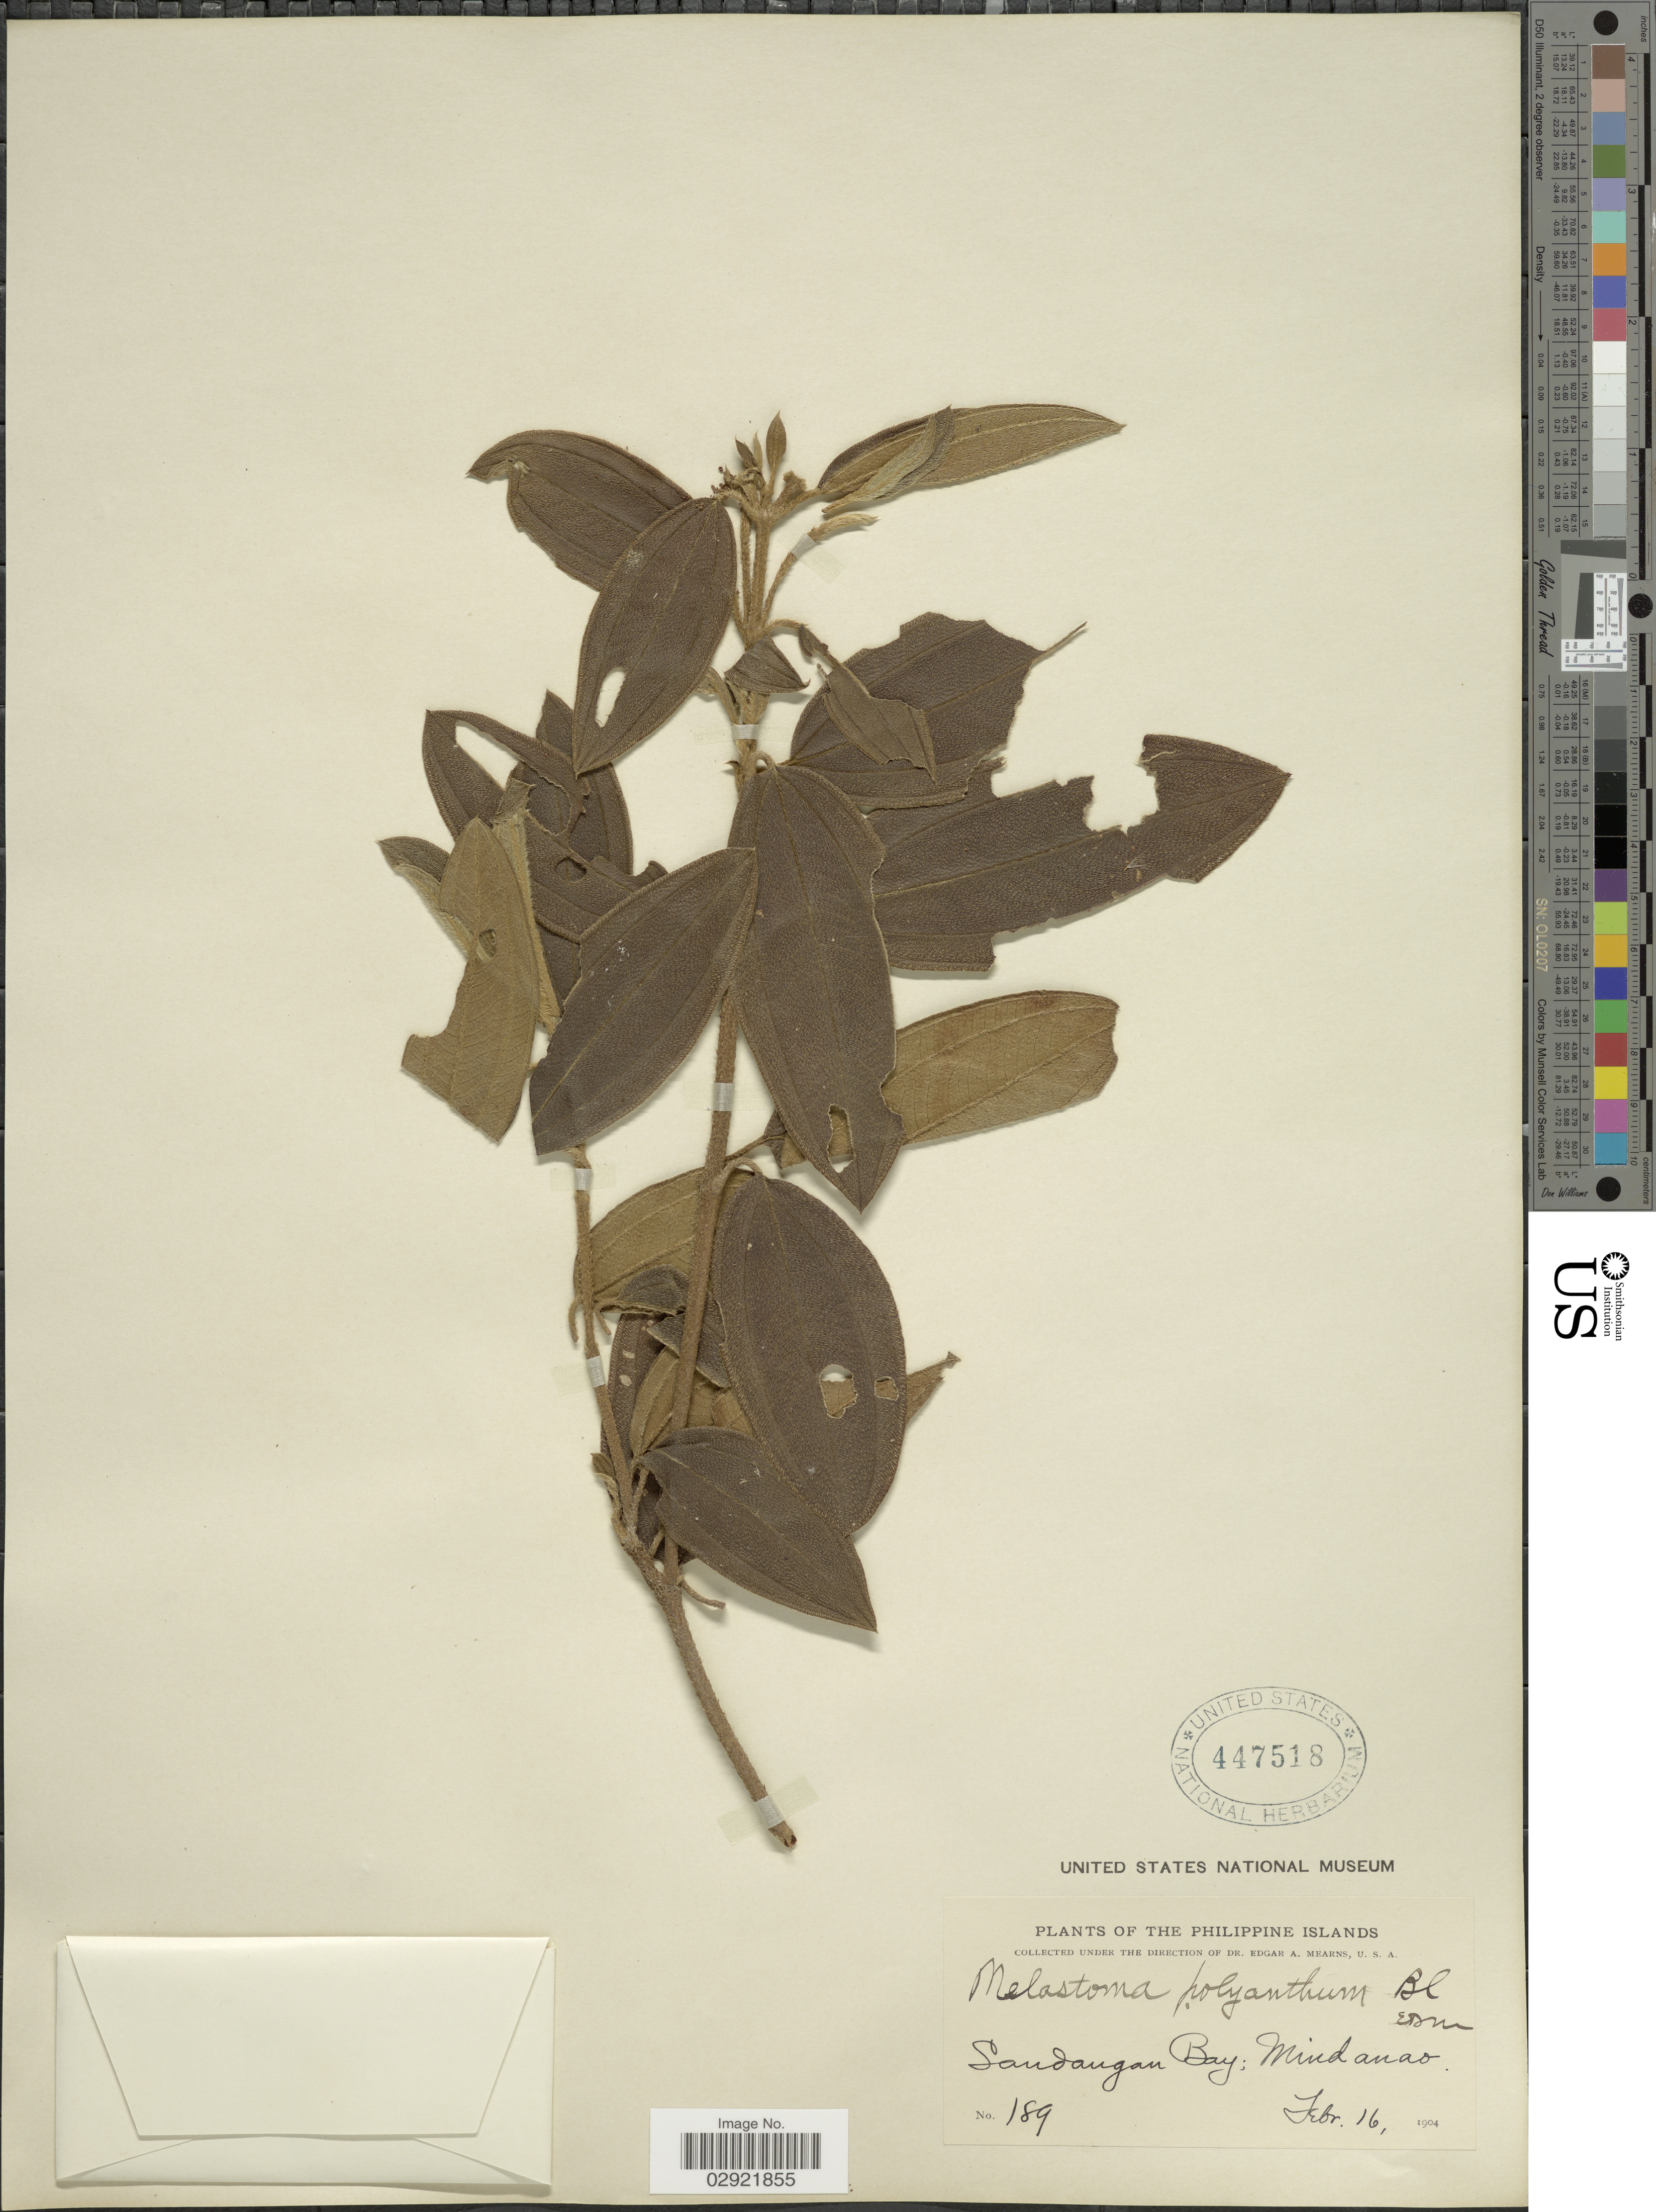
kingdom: Plantae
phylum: Tracheophyta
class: Magnoliopsida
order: Myrtales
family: Melastomataceae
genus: Melastoma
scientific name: Melastoma malabathricum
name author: L.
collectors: E. A. Mearns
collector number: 189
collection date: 1904-02-16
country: Philippines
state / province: Zamboanga Peninsula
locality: Philippine Islands. Sandangan Bay; Mindanao.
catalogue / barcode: US 447518